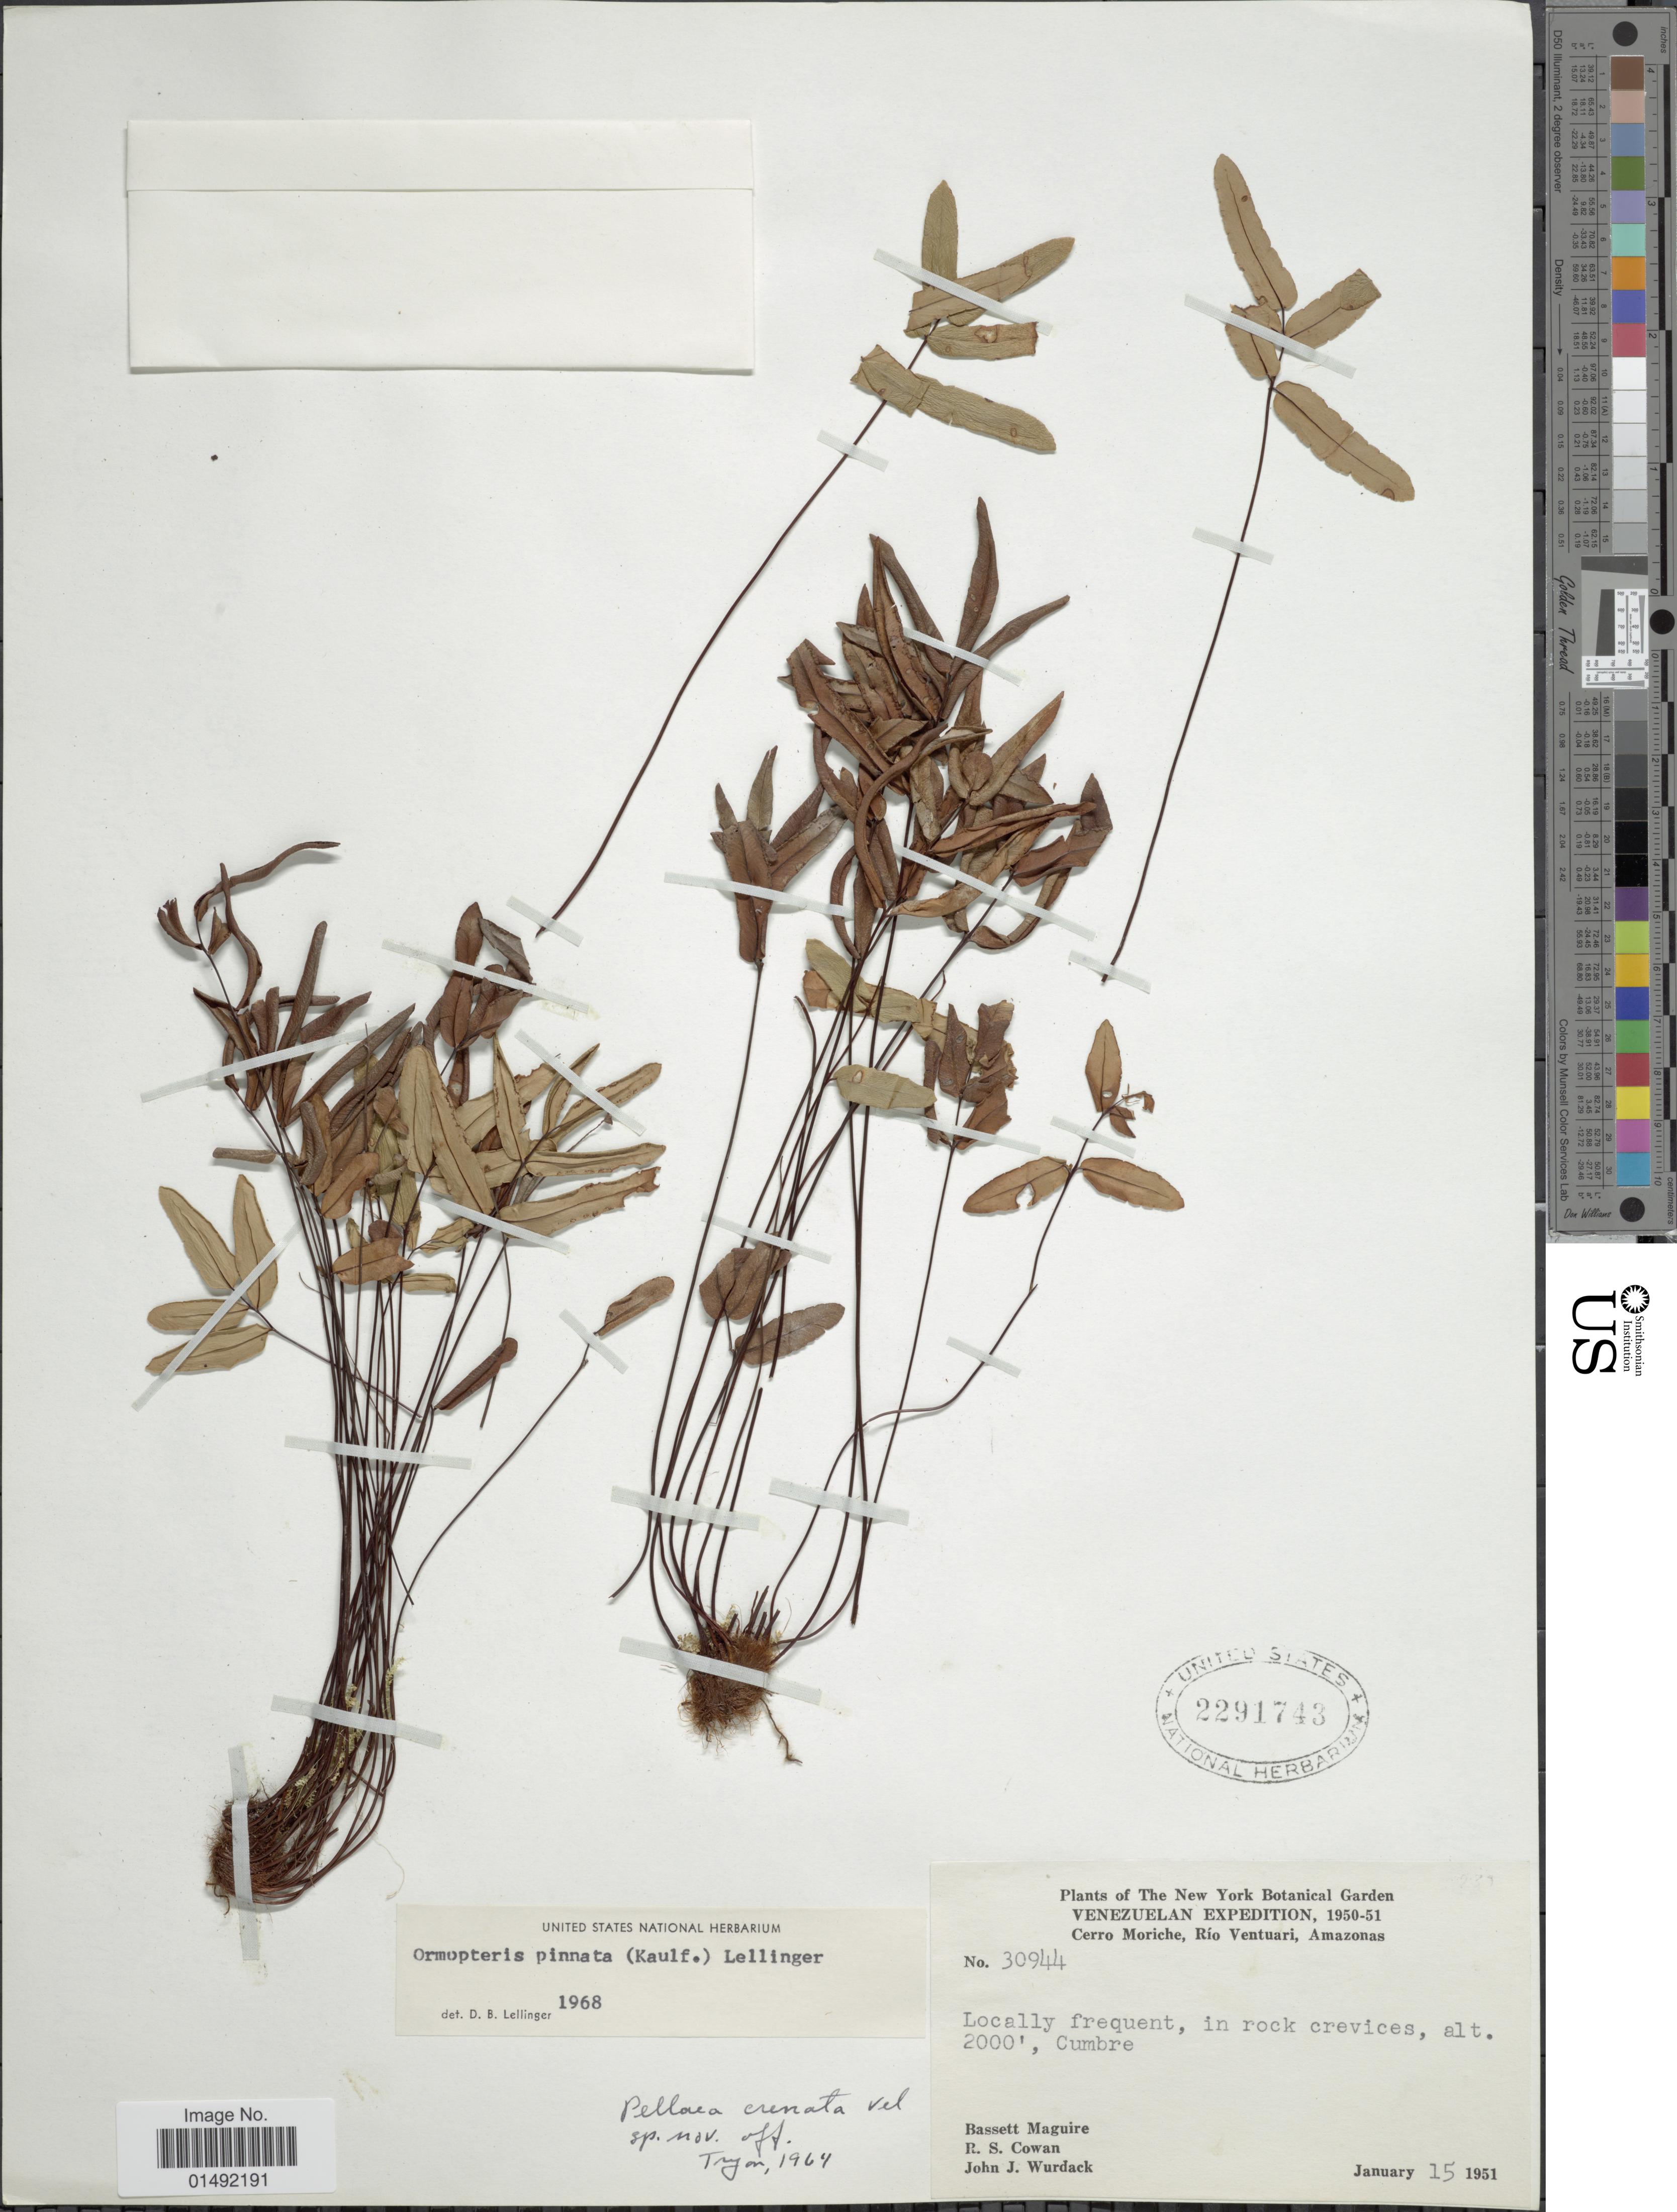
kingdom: Plantae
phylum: Tracheophyta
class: Polypodiopsida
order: Polypodiales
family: Pteridaceae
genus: Pellaea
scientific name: Pellaea pinnata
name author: (Kaulf.) Prantl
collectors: B. Maguire, R. S. Cowan & J. J. Wurdack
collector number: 30944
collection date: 1951-01-15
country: Venezuela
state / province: Amazonas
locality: Cerro Moriche, Río Ventuari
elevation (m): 610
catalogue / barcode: US 2291743